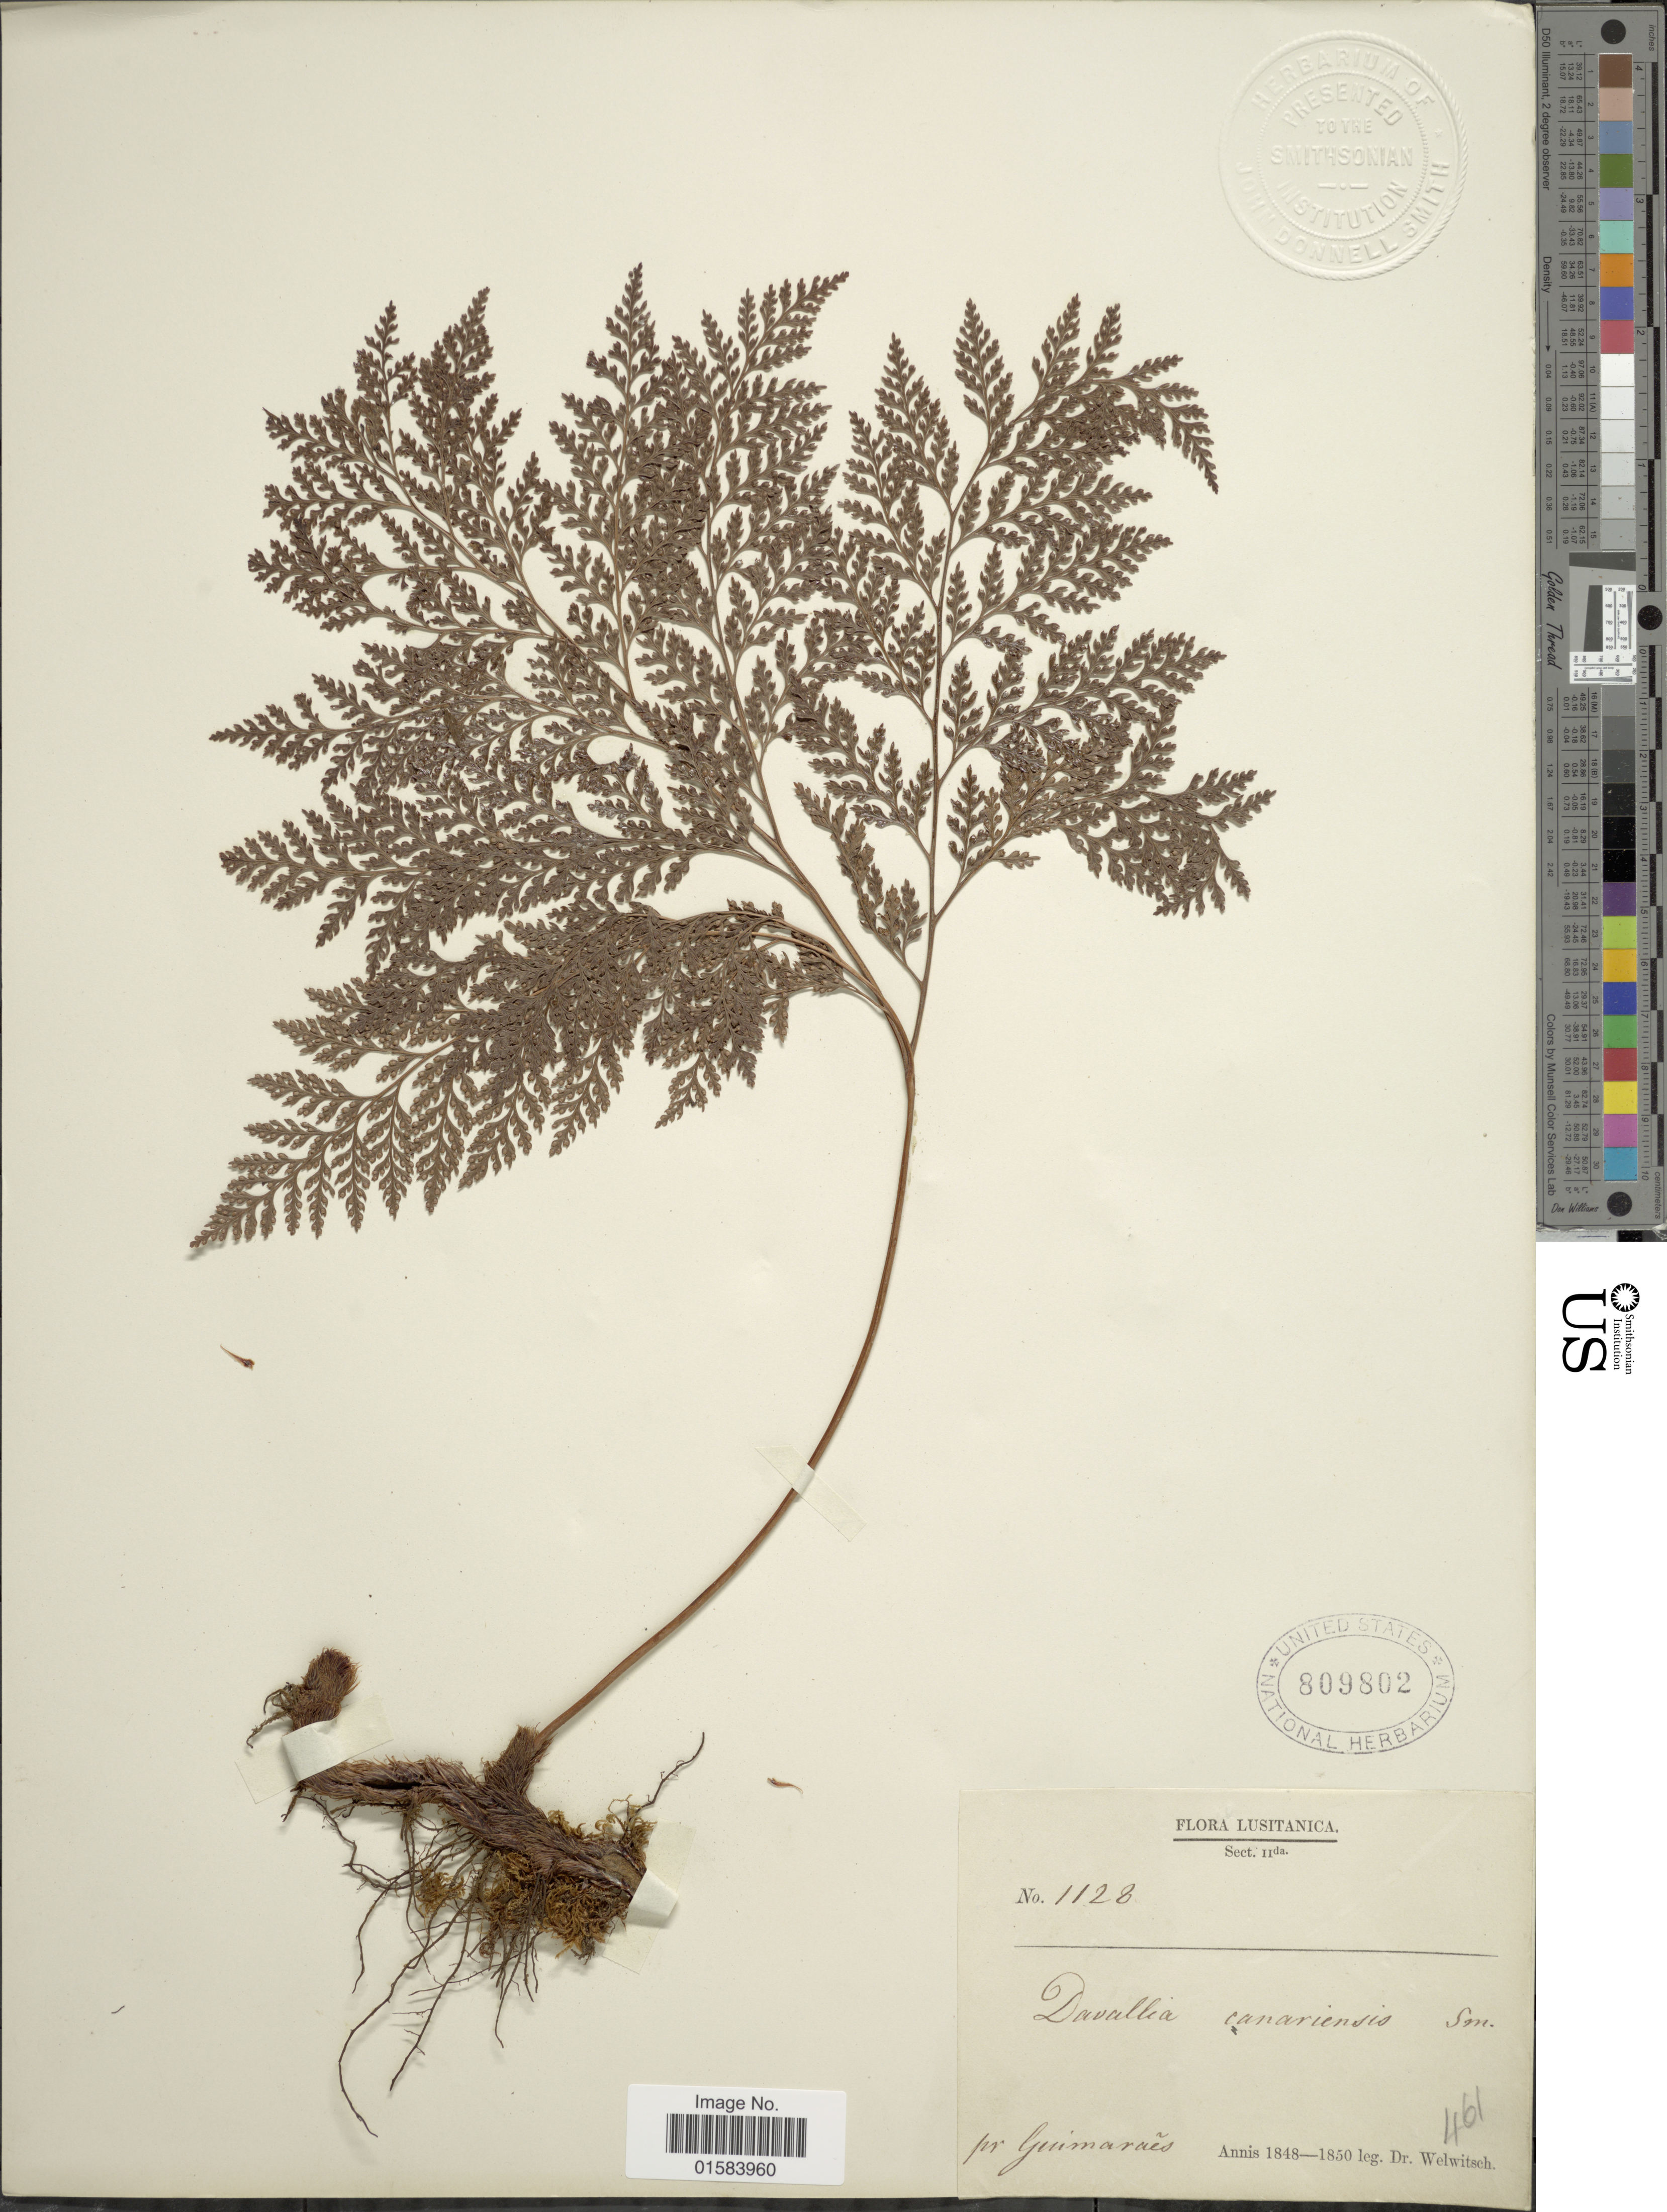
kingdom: Plantae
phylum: Tracheophyta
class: Polypodiopsida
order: Polypodiales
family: Davalliaceae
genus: Davallia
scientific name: Davallia canariensis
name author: (L.) Sm.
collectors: -. Welwitsch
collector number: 1128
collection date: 1848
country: Portugal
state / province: Braga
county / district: Guimaraês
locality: Lusitanica, pr Guimaraês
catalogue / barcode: US 809802